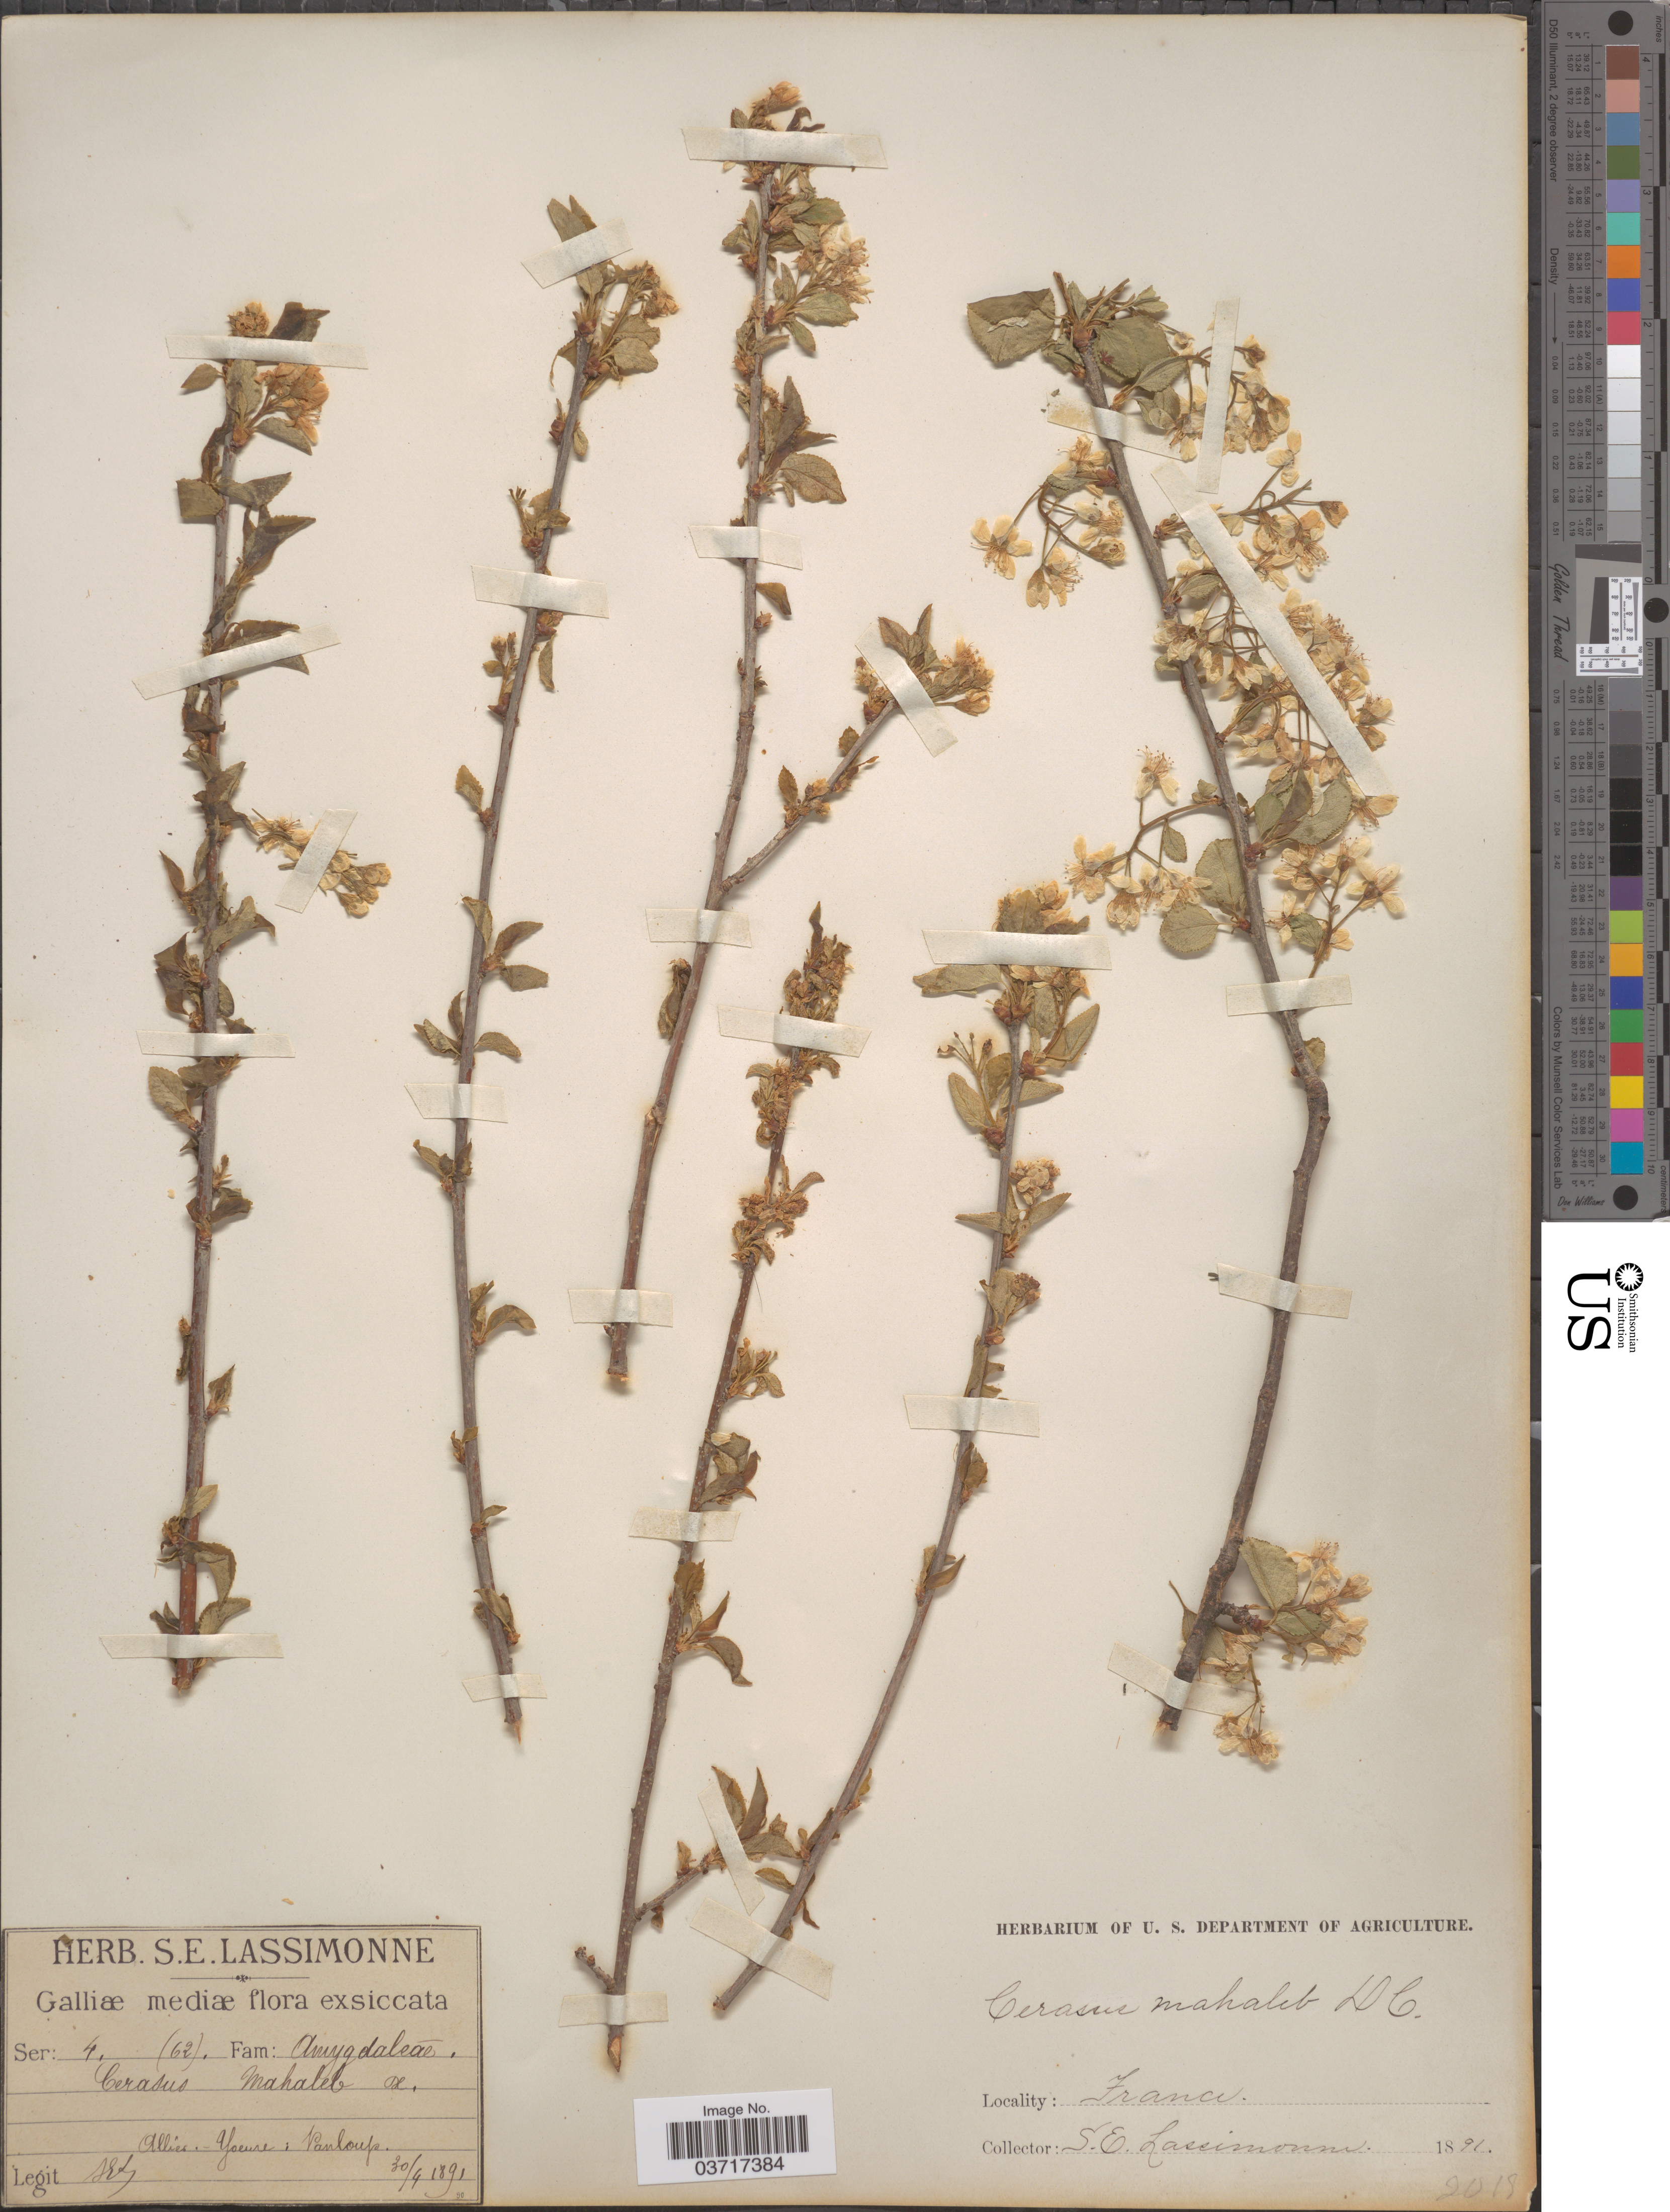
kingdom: Plantae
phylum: Tracheophyta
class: Magnoliopsida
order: Rosales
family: Rosaceae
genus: Prunus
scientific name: Prunus mahaleb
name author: L.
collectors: S. Lassimonne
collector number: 62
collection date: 1891-04-30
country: France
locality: Galliæ mediæ. Alliere.-Yzeure: Panloup.